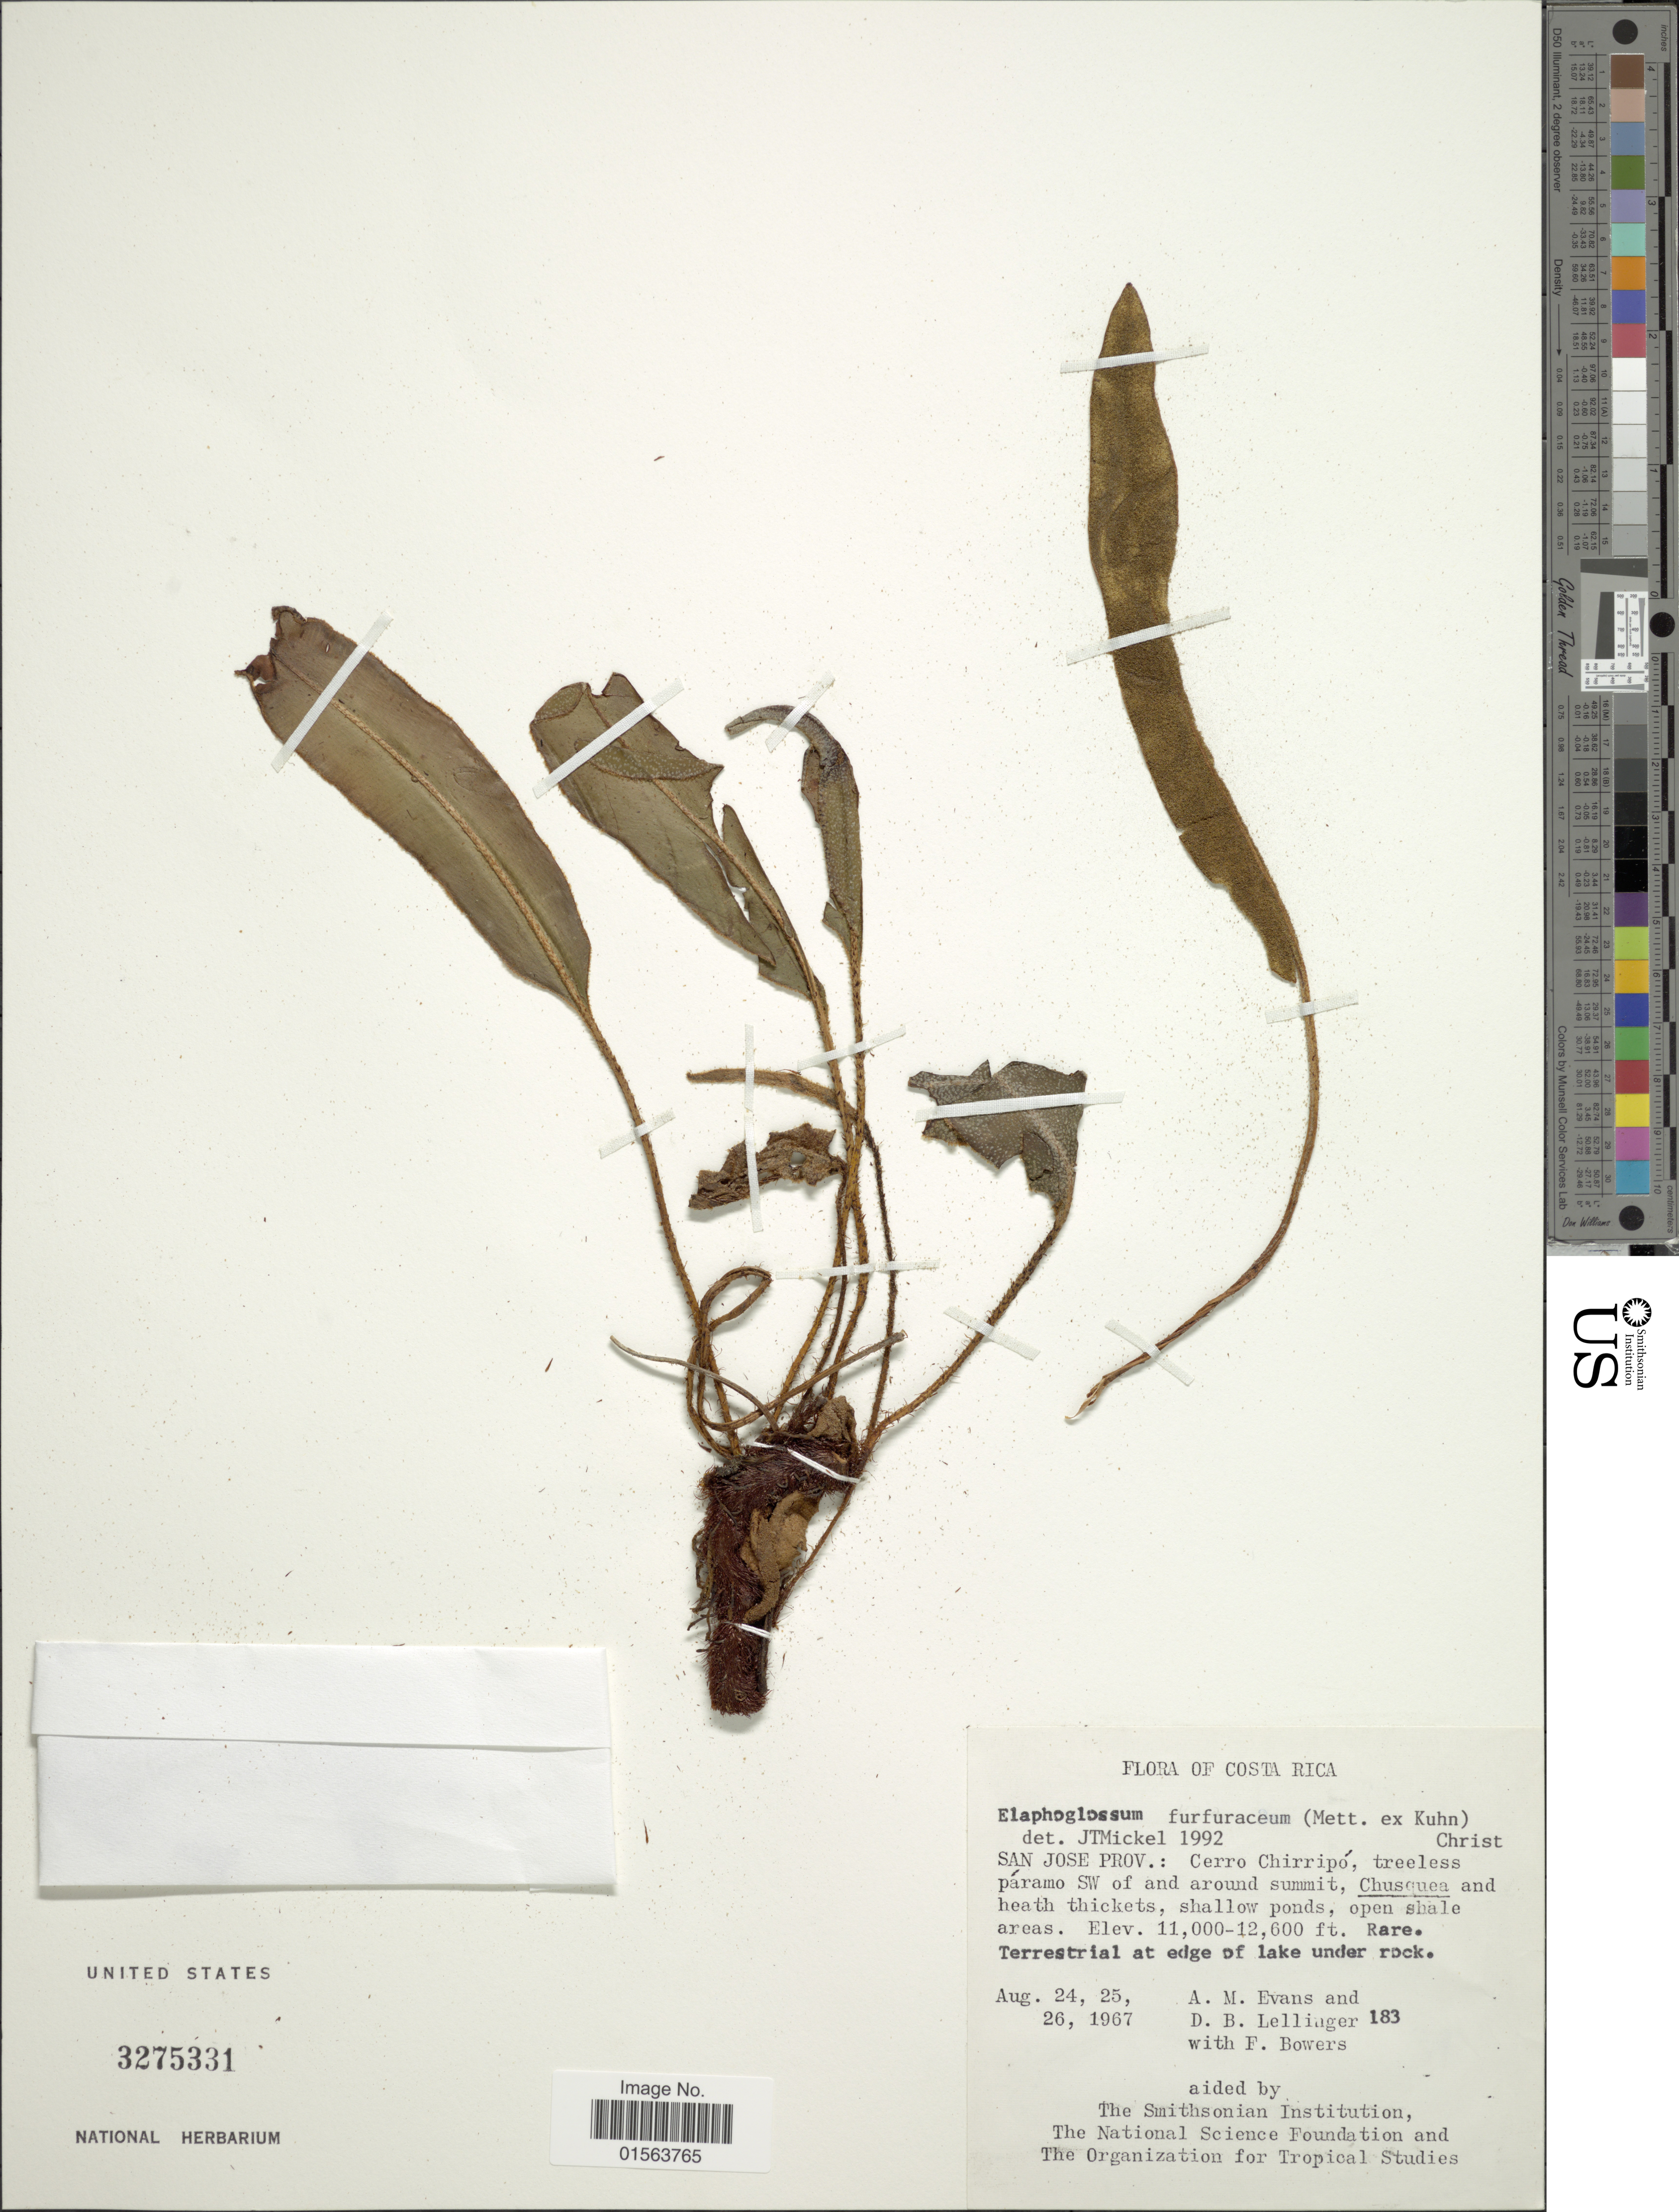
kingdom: Plantae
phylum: Tracheophyta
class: Polypodiopsida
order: Polypodiales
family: Dryopteridaceae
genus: Elaphoglossum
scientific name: Elaphoglossum furfuraceum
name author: (Mett. ex Kuhn) Christ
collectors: A. M. Evans, D. B. Lellinger & F. Bowers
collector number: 183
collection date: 1967-08-24/1967-08-26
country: Costa Rica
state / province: San José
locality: San Jose Prov.: Cerro Chirripo, treeless paramo SW of and around aummit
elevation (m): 3353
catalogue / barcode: US 3275331